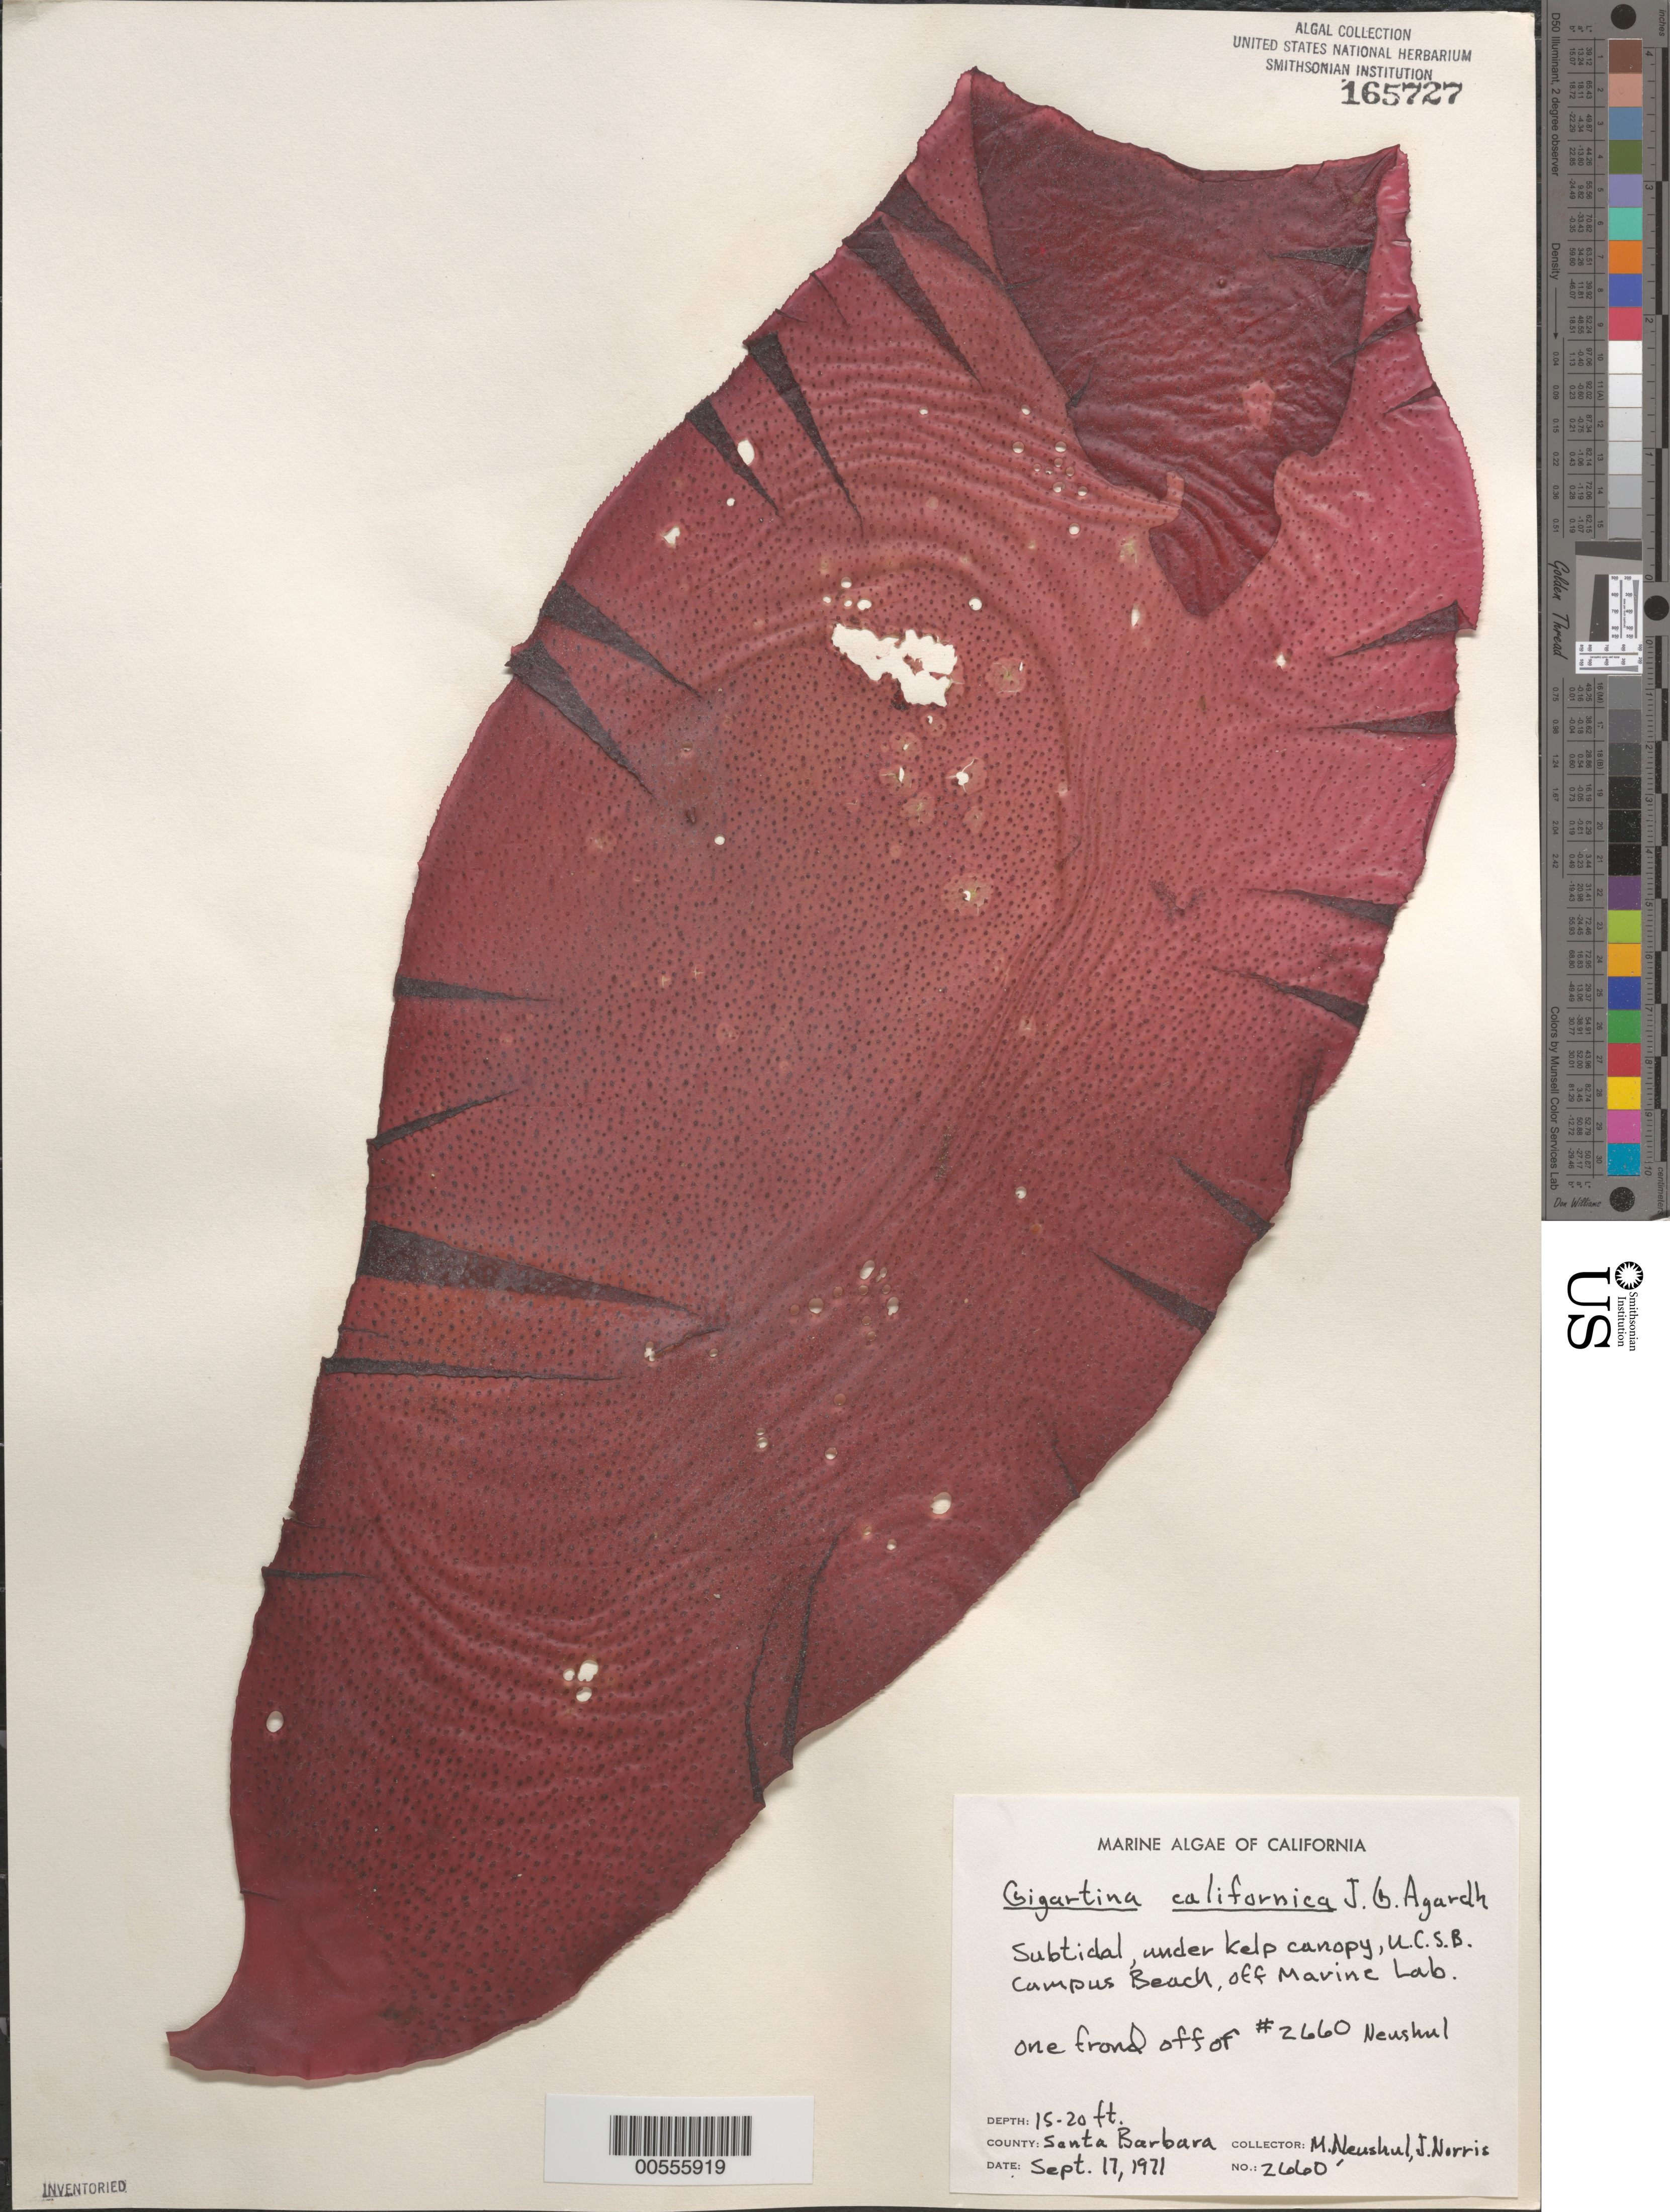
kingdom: Plantae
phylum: Rhodophyta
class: Florideophyceae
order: Gigartinales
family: Gigartinaceae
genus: Chondracanthus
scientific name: Chondracanthus corymbiferus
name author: (Kütz.) Guiry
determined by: Algae name updating Project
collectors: M. Neushul & J. N. Norris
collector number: Neushul 2660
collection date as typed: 17 Sep 1971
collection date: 1971-09-17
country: United States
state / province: California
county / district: Santa Barbara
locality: Campus Beach, University of California Santa Barbara, off marine laboratory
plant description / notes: One frond from US no. 165728 Gigartina californica, Neushul 2660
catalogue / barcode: US 165727